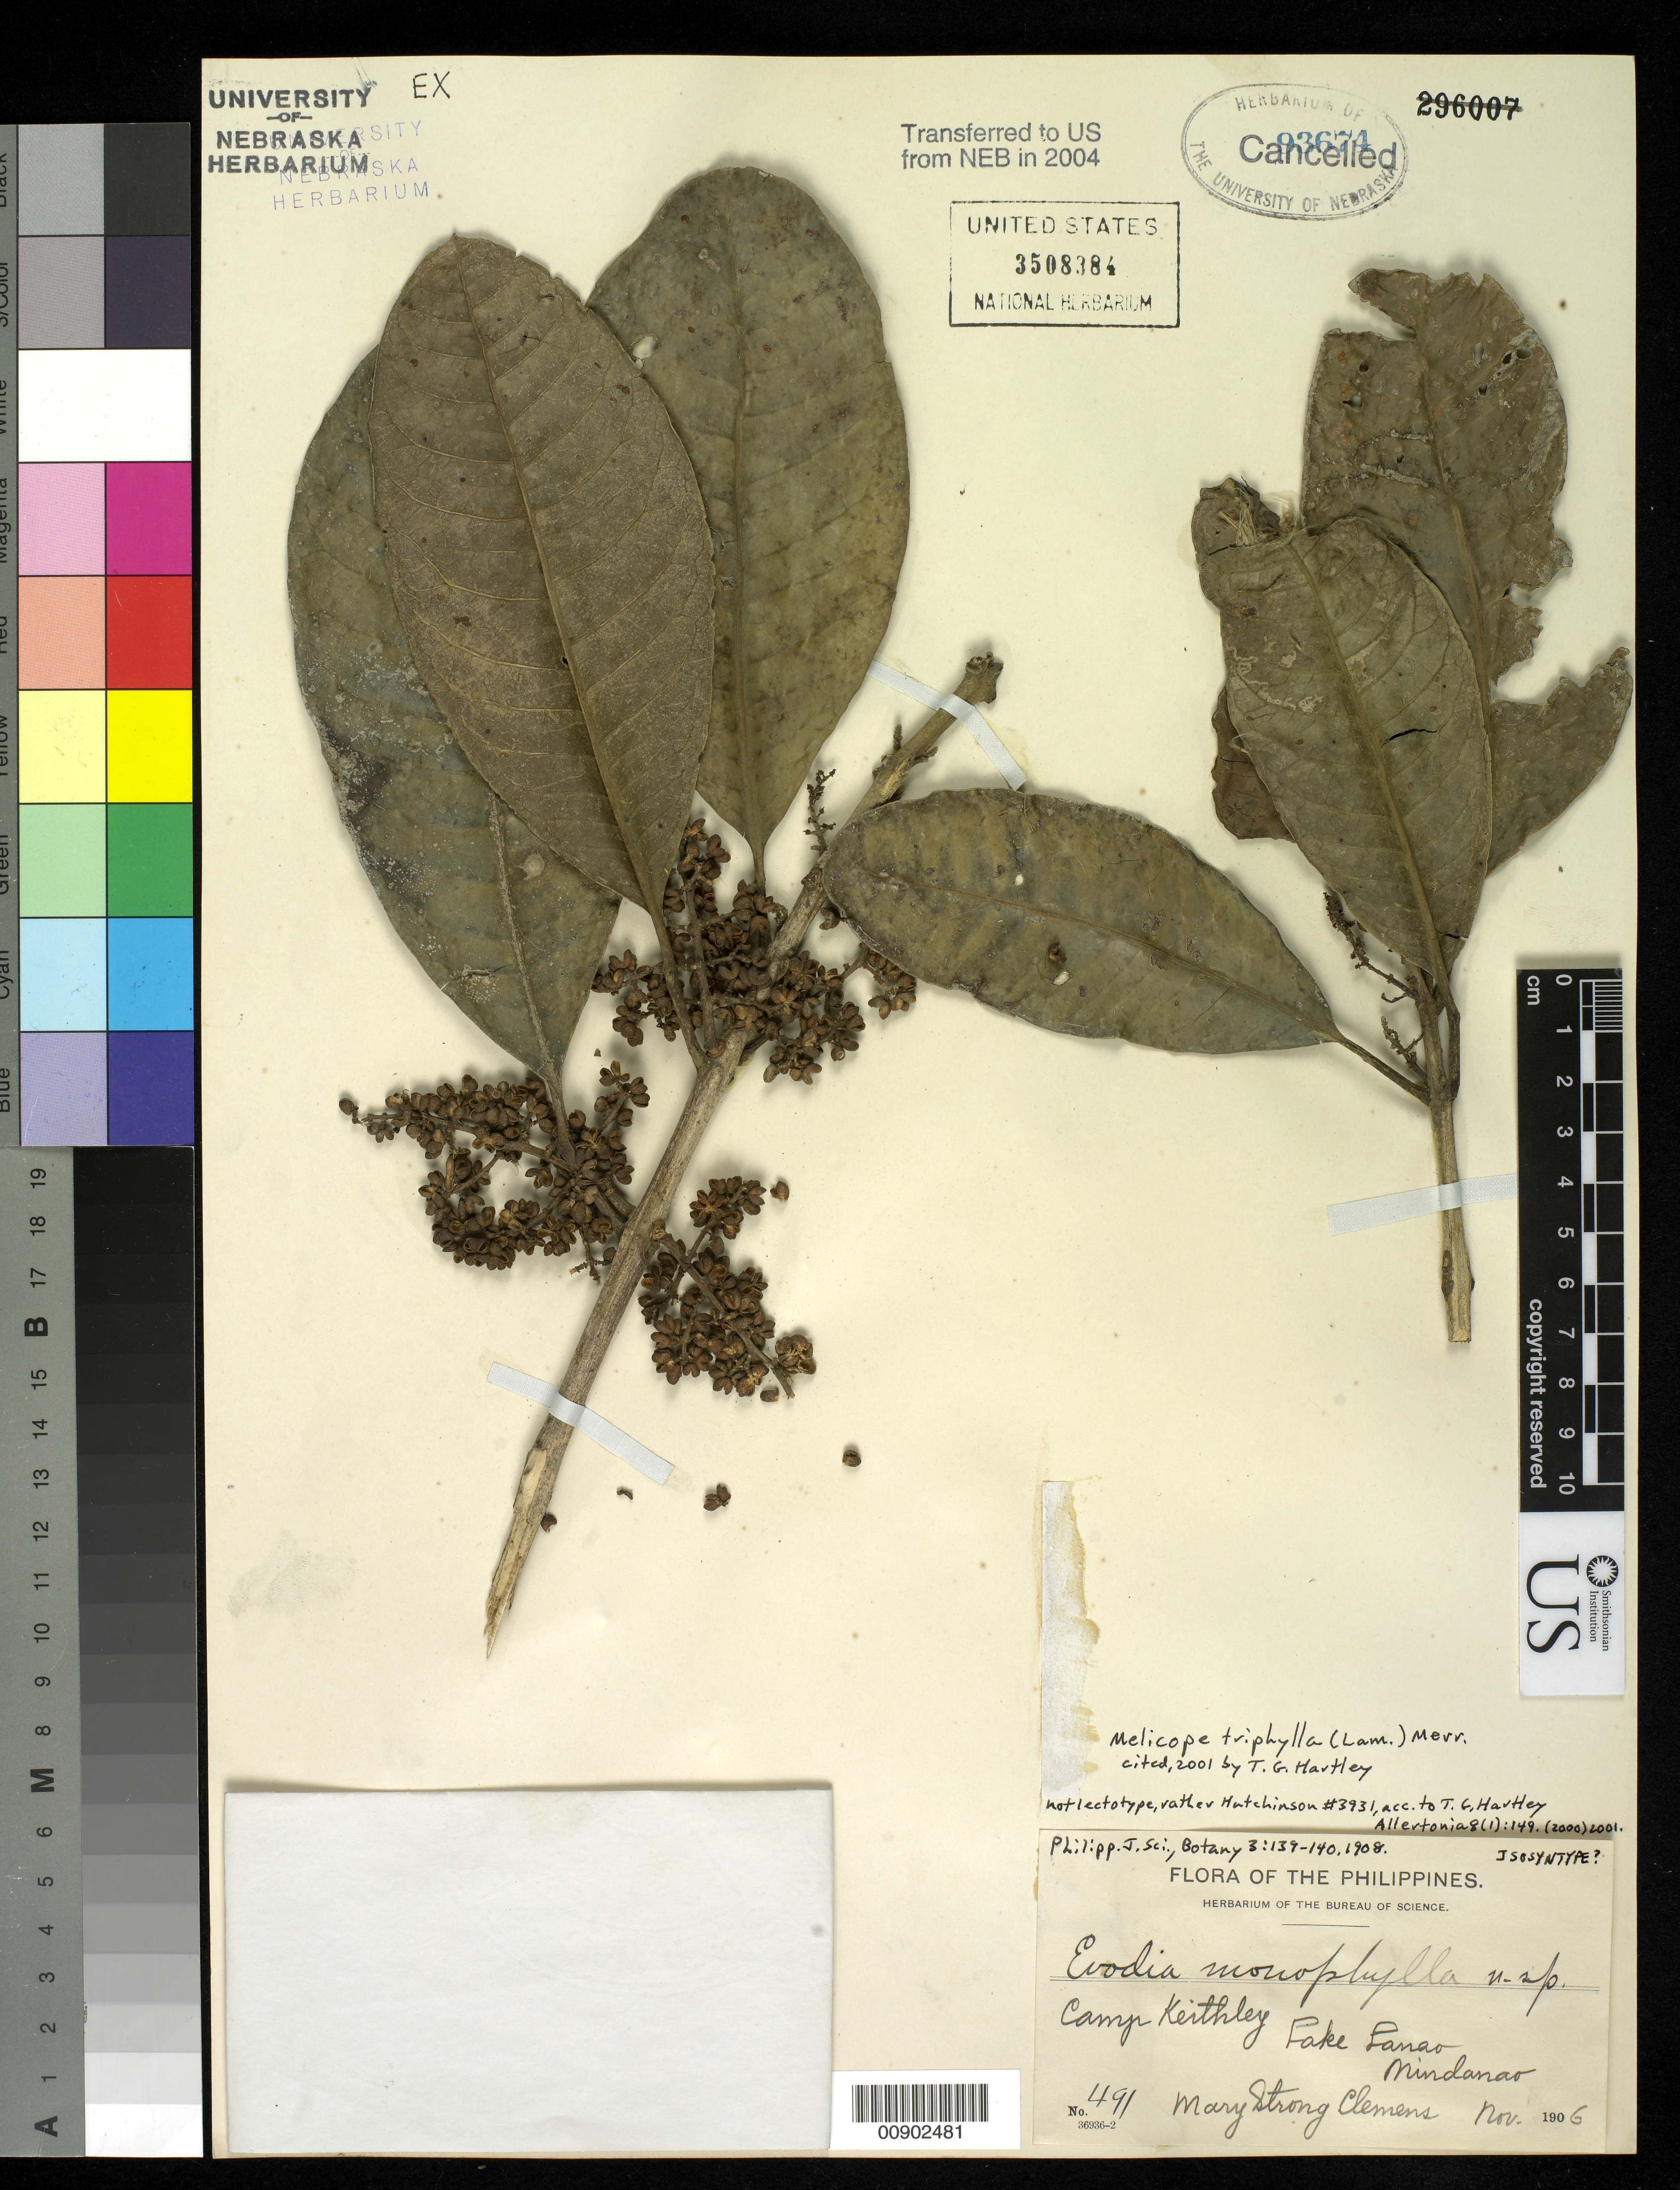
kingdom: Plantae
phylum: Tracheophyta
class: Magnoliopsida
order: Sapindales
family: Rutaceae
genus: Melicope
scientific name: Melicope monophylla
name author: Merr.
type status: Isosyntype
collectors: M. S. Clemens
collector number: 491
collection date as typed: Nov 1906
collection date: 1906-11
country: Philippines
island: Mindanao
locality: Camp Keithley, Lake Lanao, Mindanao.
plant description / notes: Lectotype collection is Hutchison FB 3931 as designated by T.G. Hartley, Allertonia 8: 149 (2001).; Specimen ex Herbarium of the University of Nebraska. Transferred to US from NEB in 2004.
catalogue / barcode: US 3508384